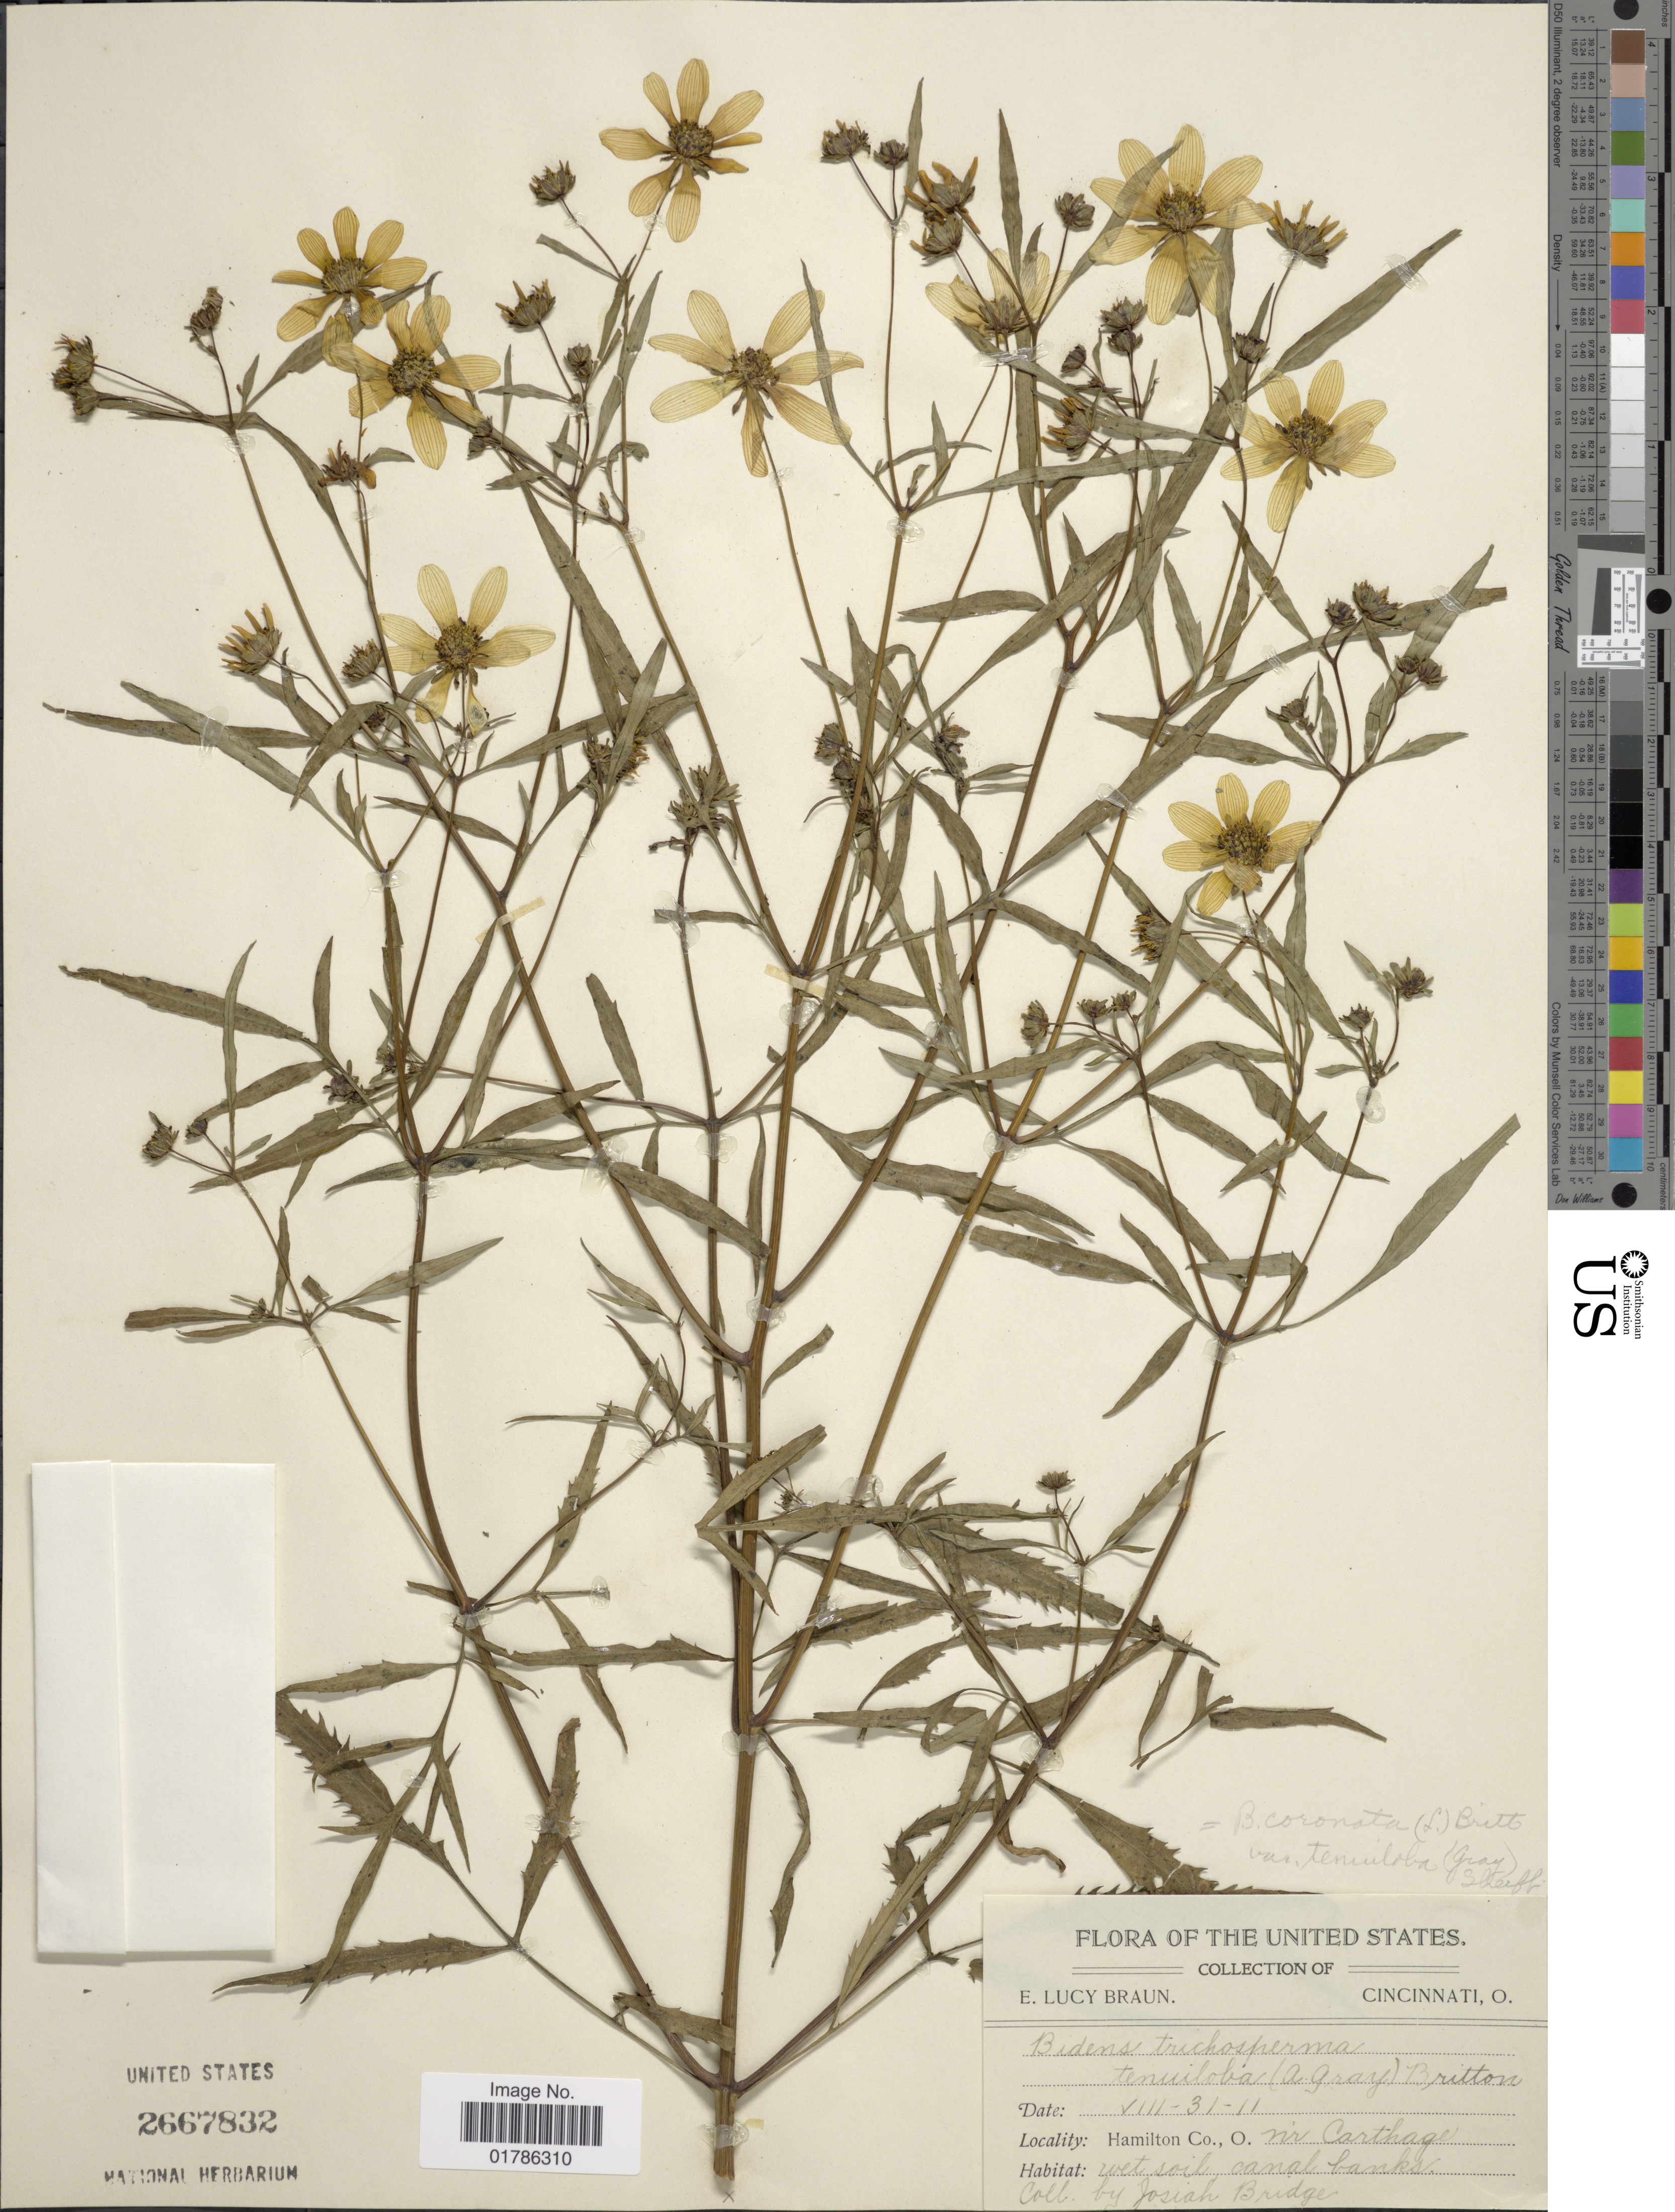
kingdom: Plantae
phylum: Tracheophyta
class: Magnoliopsida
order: Asterales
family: Asteraceae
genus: Bidens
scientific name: Bidens coronata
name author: (L.) Britton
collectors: E. L. Braun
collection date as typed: Transcribed d/m/y: 31/8/11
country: United States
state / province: Ohio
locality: Hamilton Co.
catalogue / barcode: US 2667832